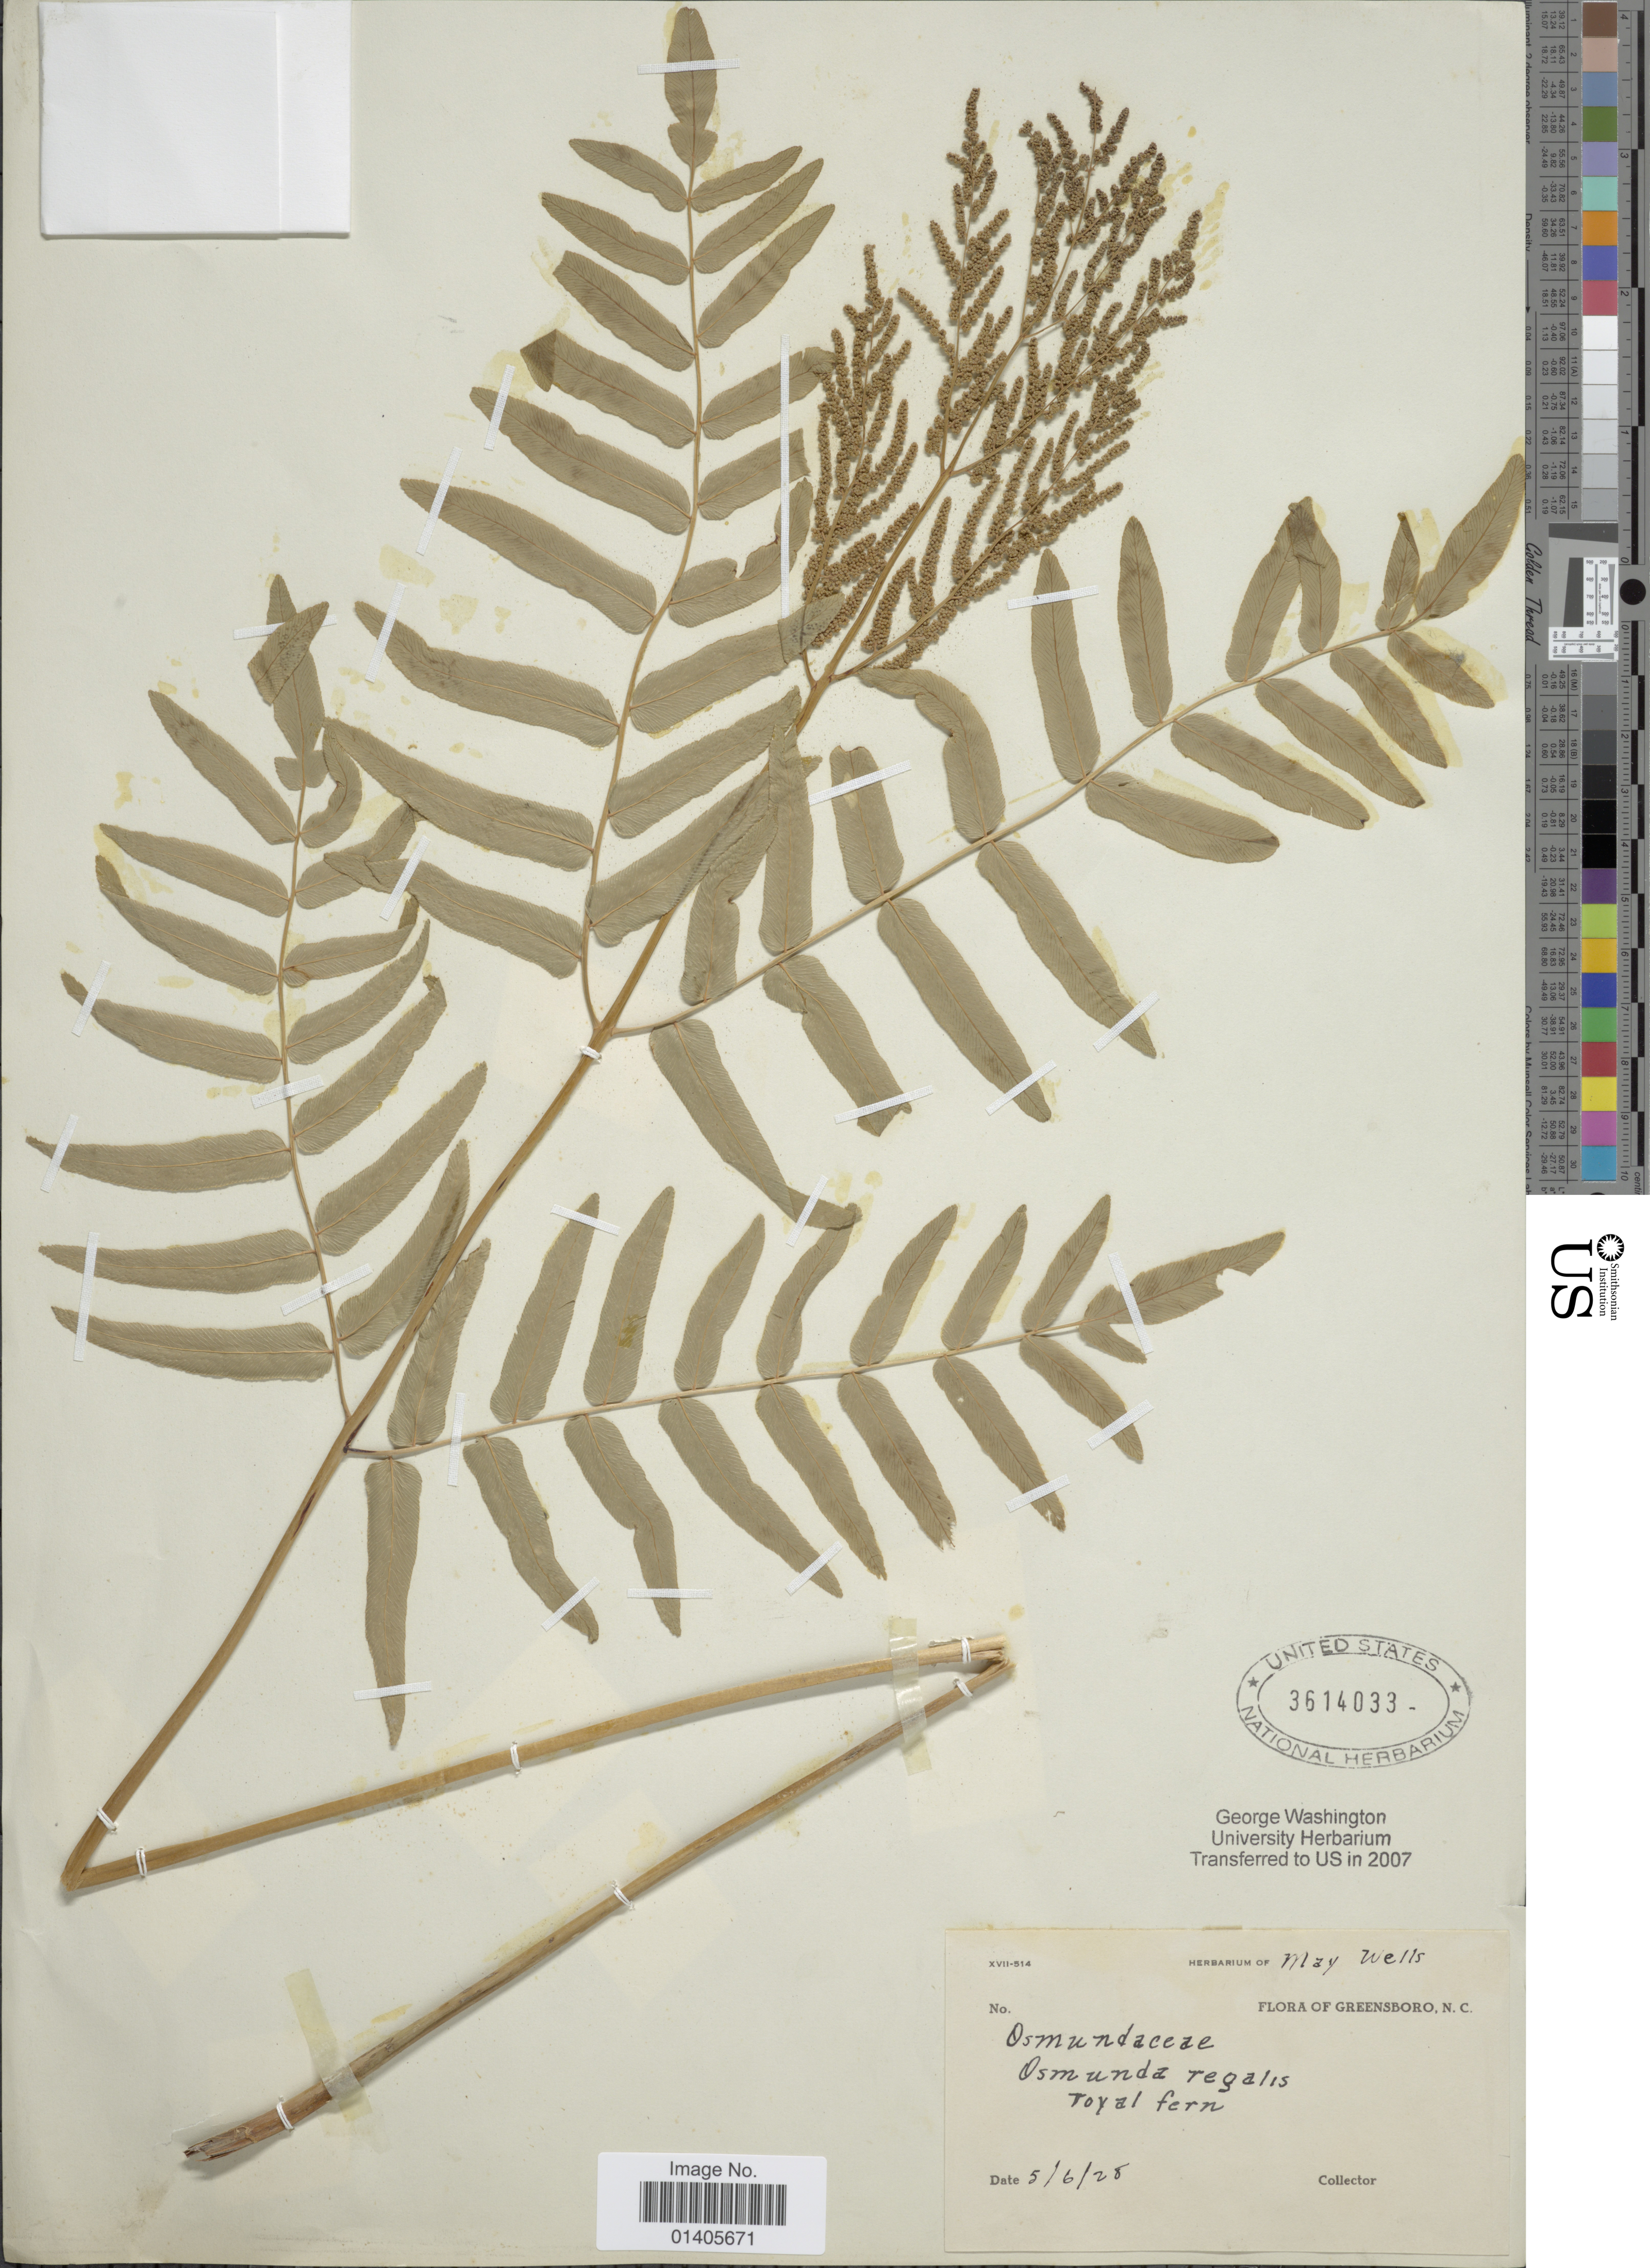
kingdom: Plantae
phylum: Tracheophyta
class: Polypodiopsida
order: Osmundales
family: Osmundaceae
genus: Osmunda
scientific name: Osmunda regalis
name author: L.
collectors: M. Wells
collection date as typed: Transcribed d/m/y: 6/5/28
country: United States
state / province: North Carolina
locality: Greensboro, Toyal Fern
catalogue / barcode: US 3614033